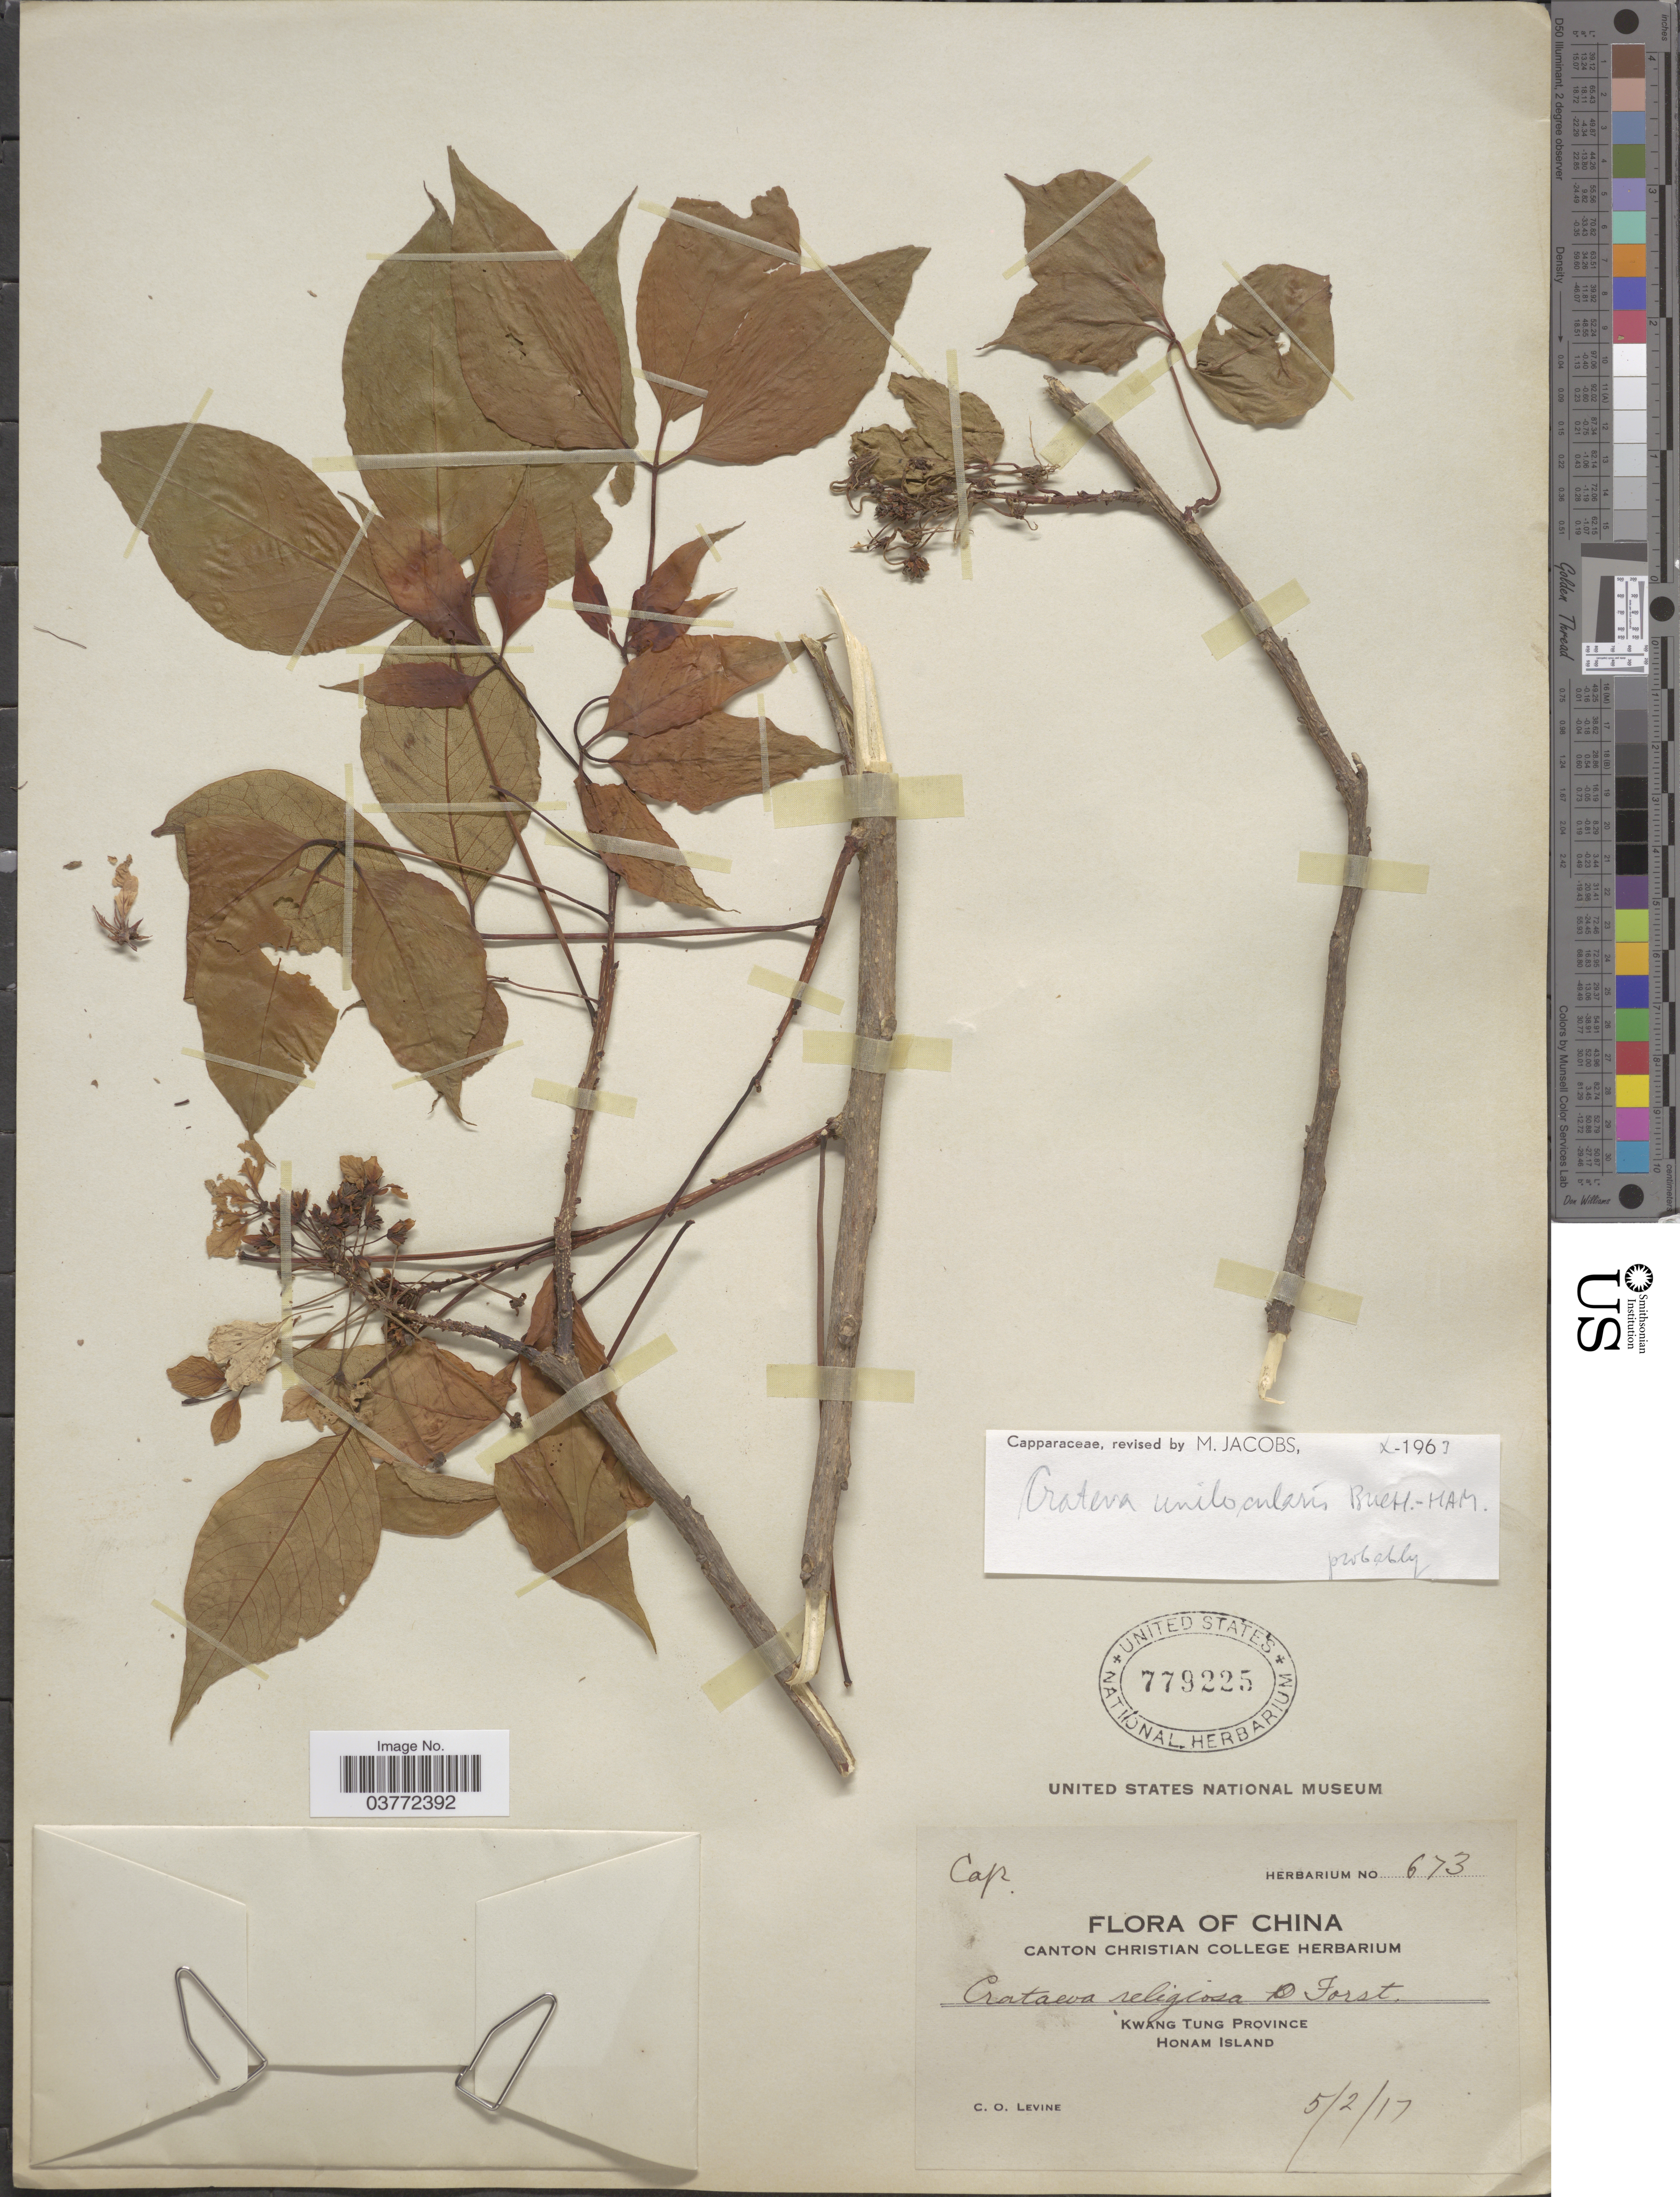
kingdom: Plantae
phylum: Tracheophyta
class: Magnoliopsida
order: Brassicales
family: Capparaceae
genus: Crateva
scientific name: Crateva unilocularis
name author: Buch.-Ham.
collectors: C. O. Levine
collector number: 673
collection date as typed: Transcribed d/m/y: 5/2/17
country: China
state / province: Guangdong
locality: Kwang Tung Province. Honam Island.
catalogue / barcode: US 779225